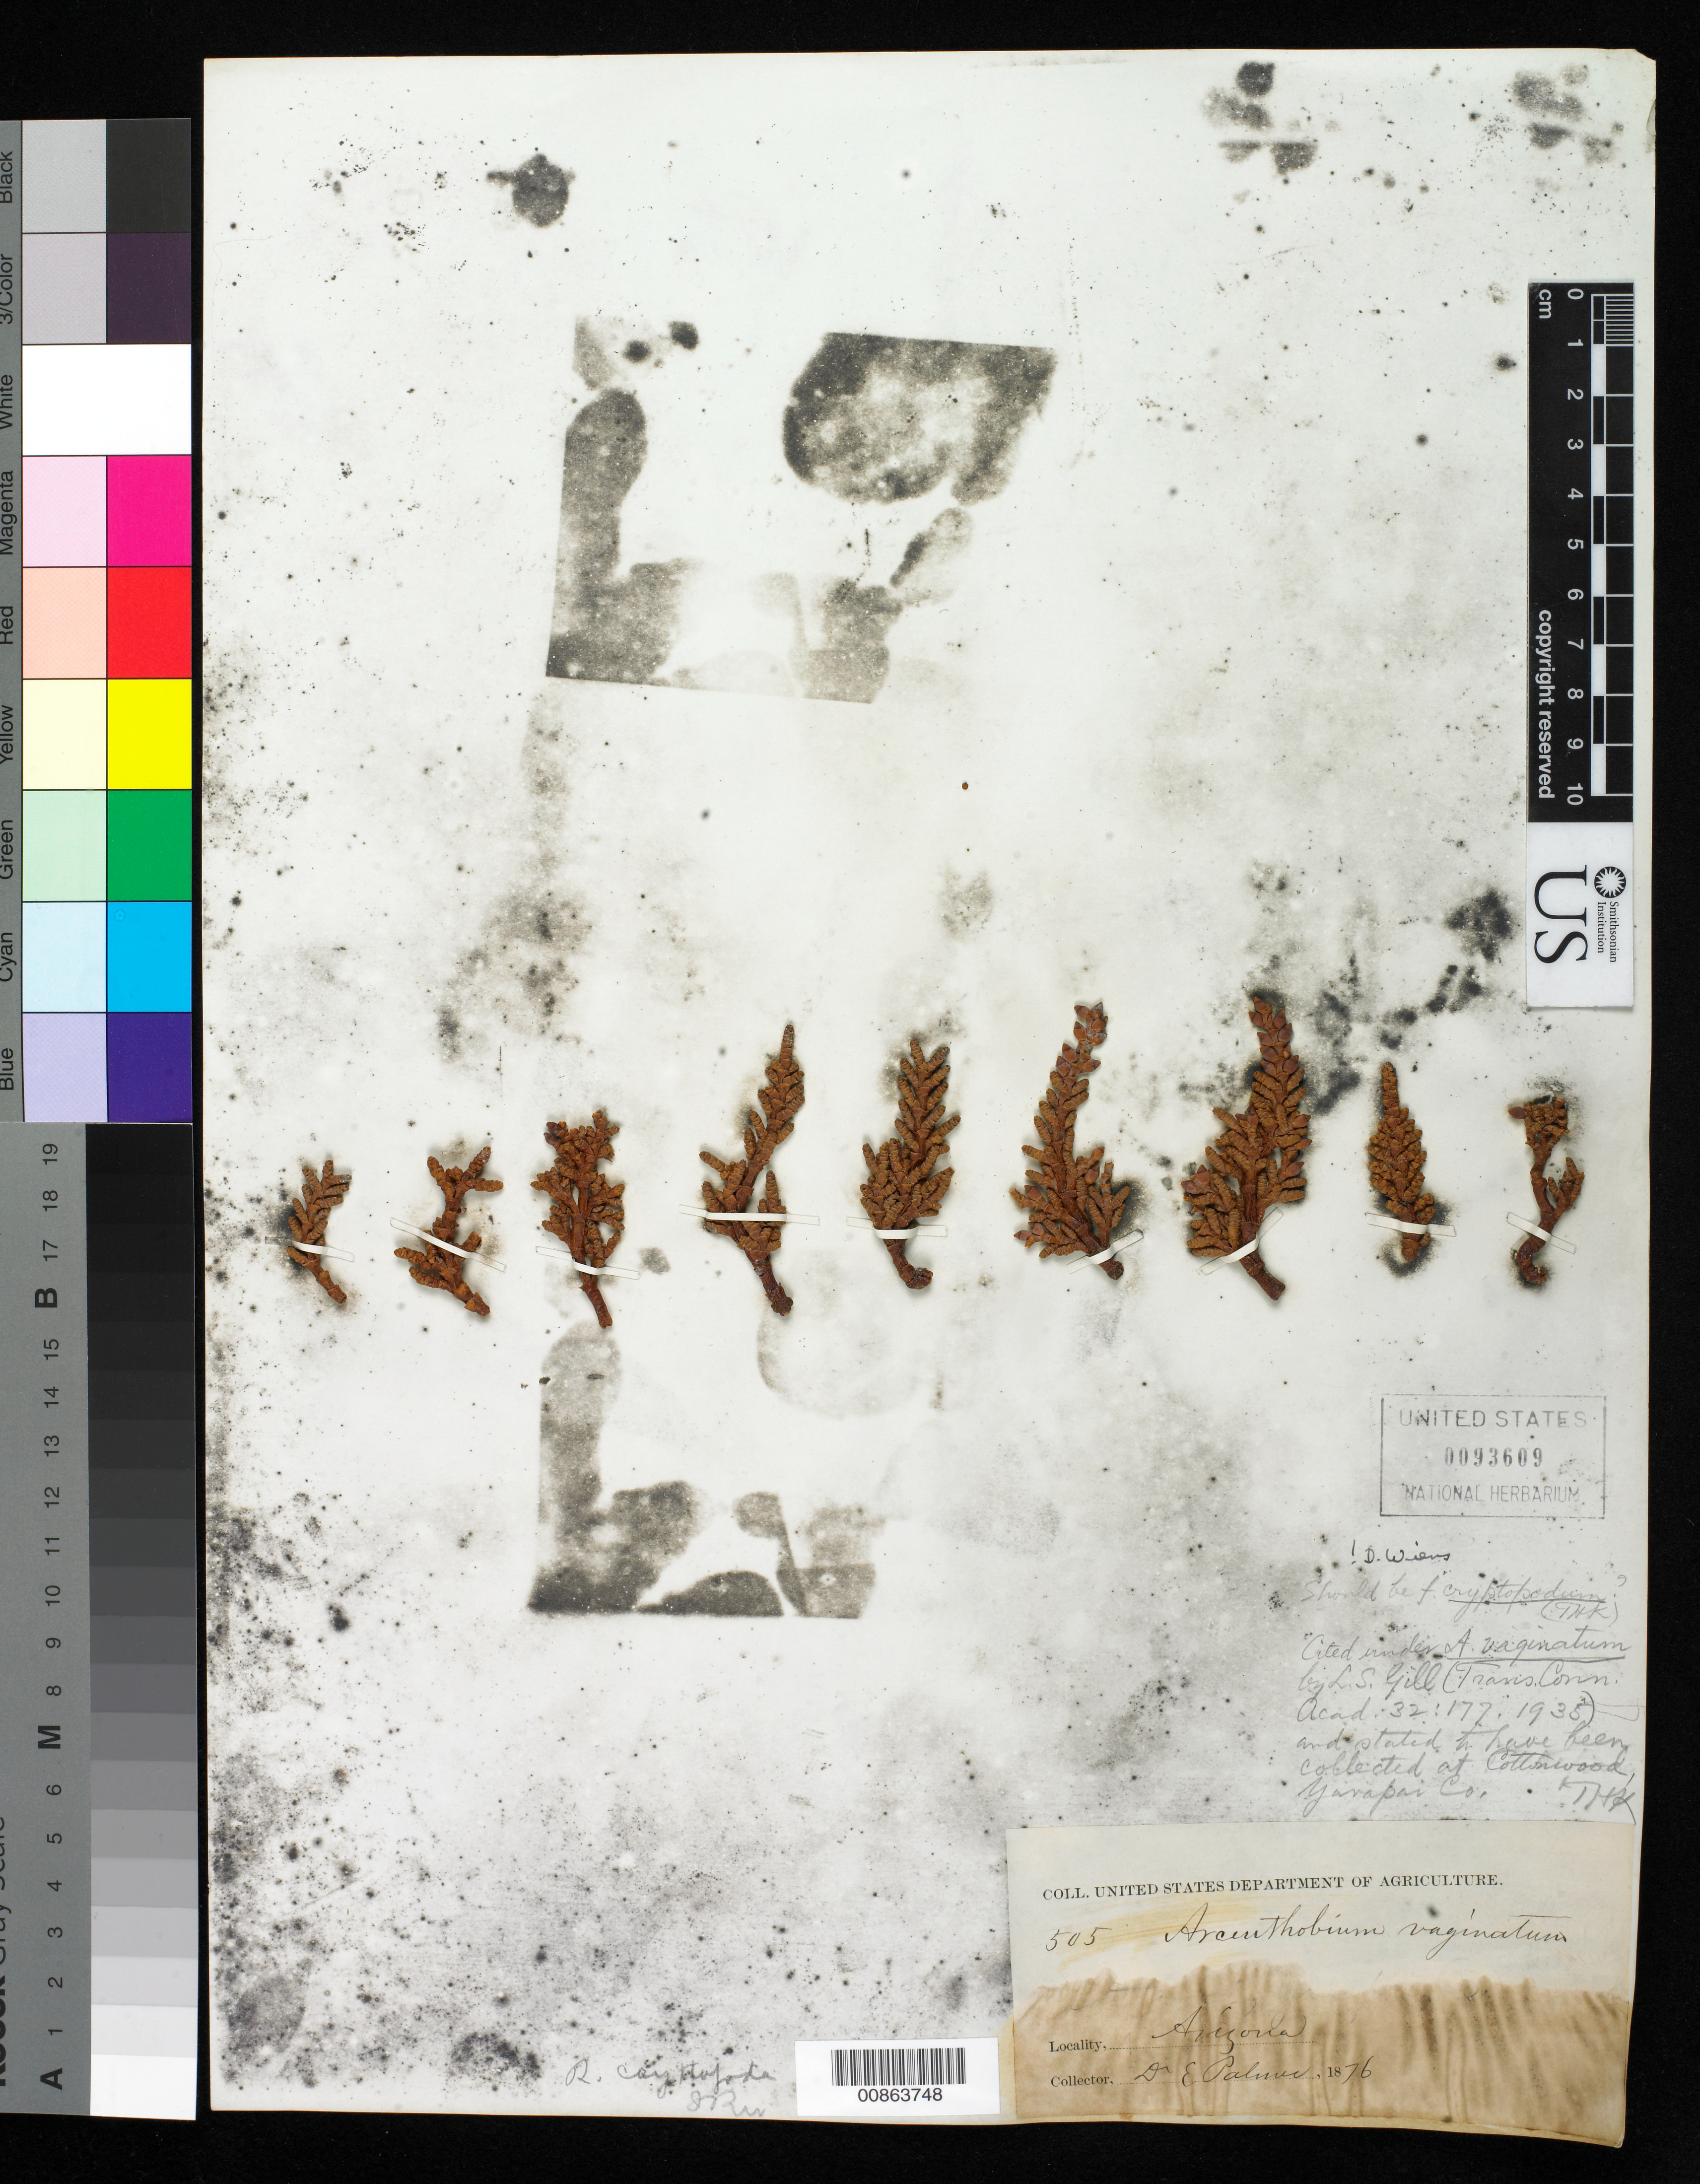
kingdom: Plantae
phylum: Tracheophyta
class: Magnoliopsida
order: Santalales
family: Viscaceae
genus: Arceuthobium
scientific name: Arceuthobium vaginatum f. cryptopodum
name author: (Engelm.) L.S. Gill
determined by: Wiens, D.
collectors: E. Palmer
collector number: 505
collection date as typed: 1876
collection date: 1876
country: United States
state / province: Arizona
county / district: Yavapai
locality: Cottonwood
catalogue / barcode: US 93609